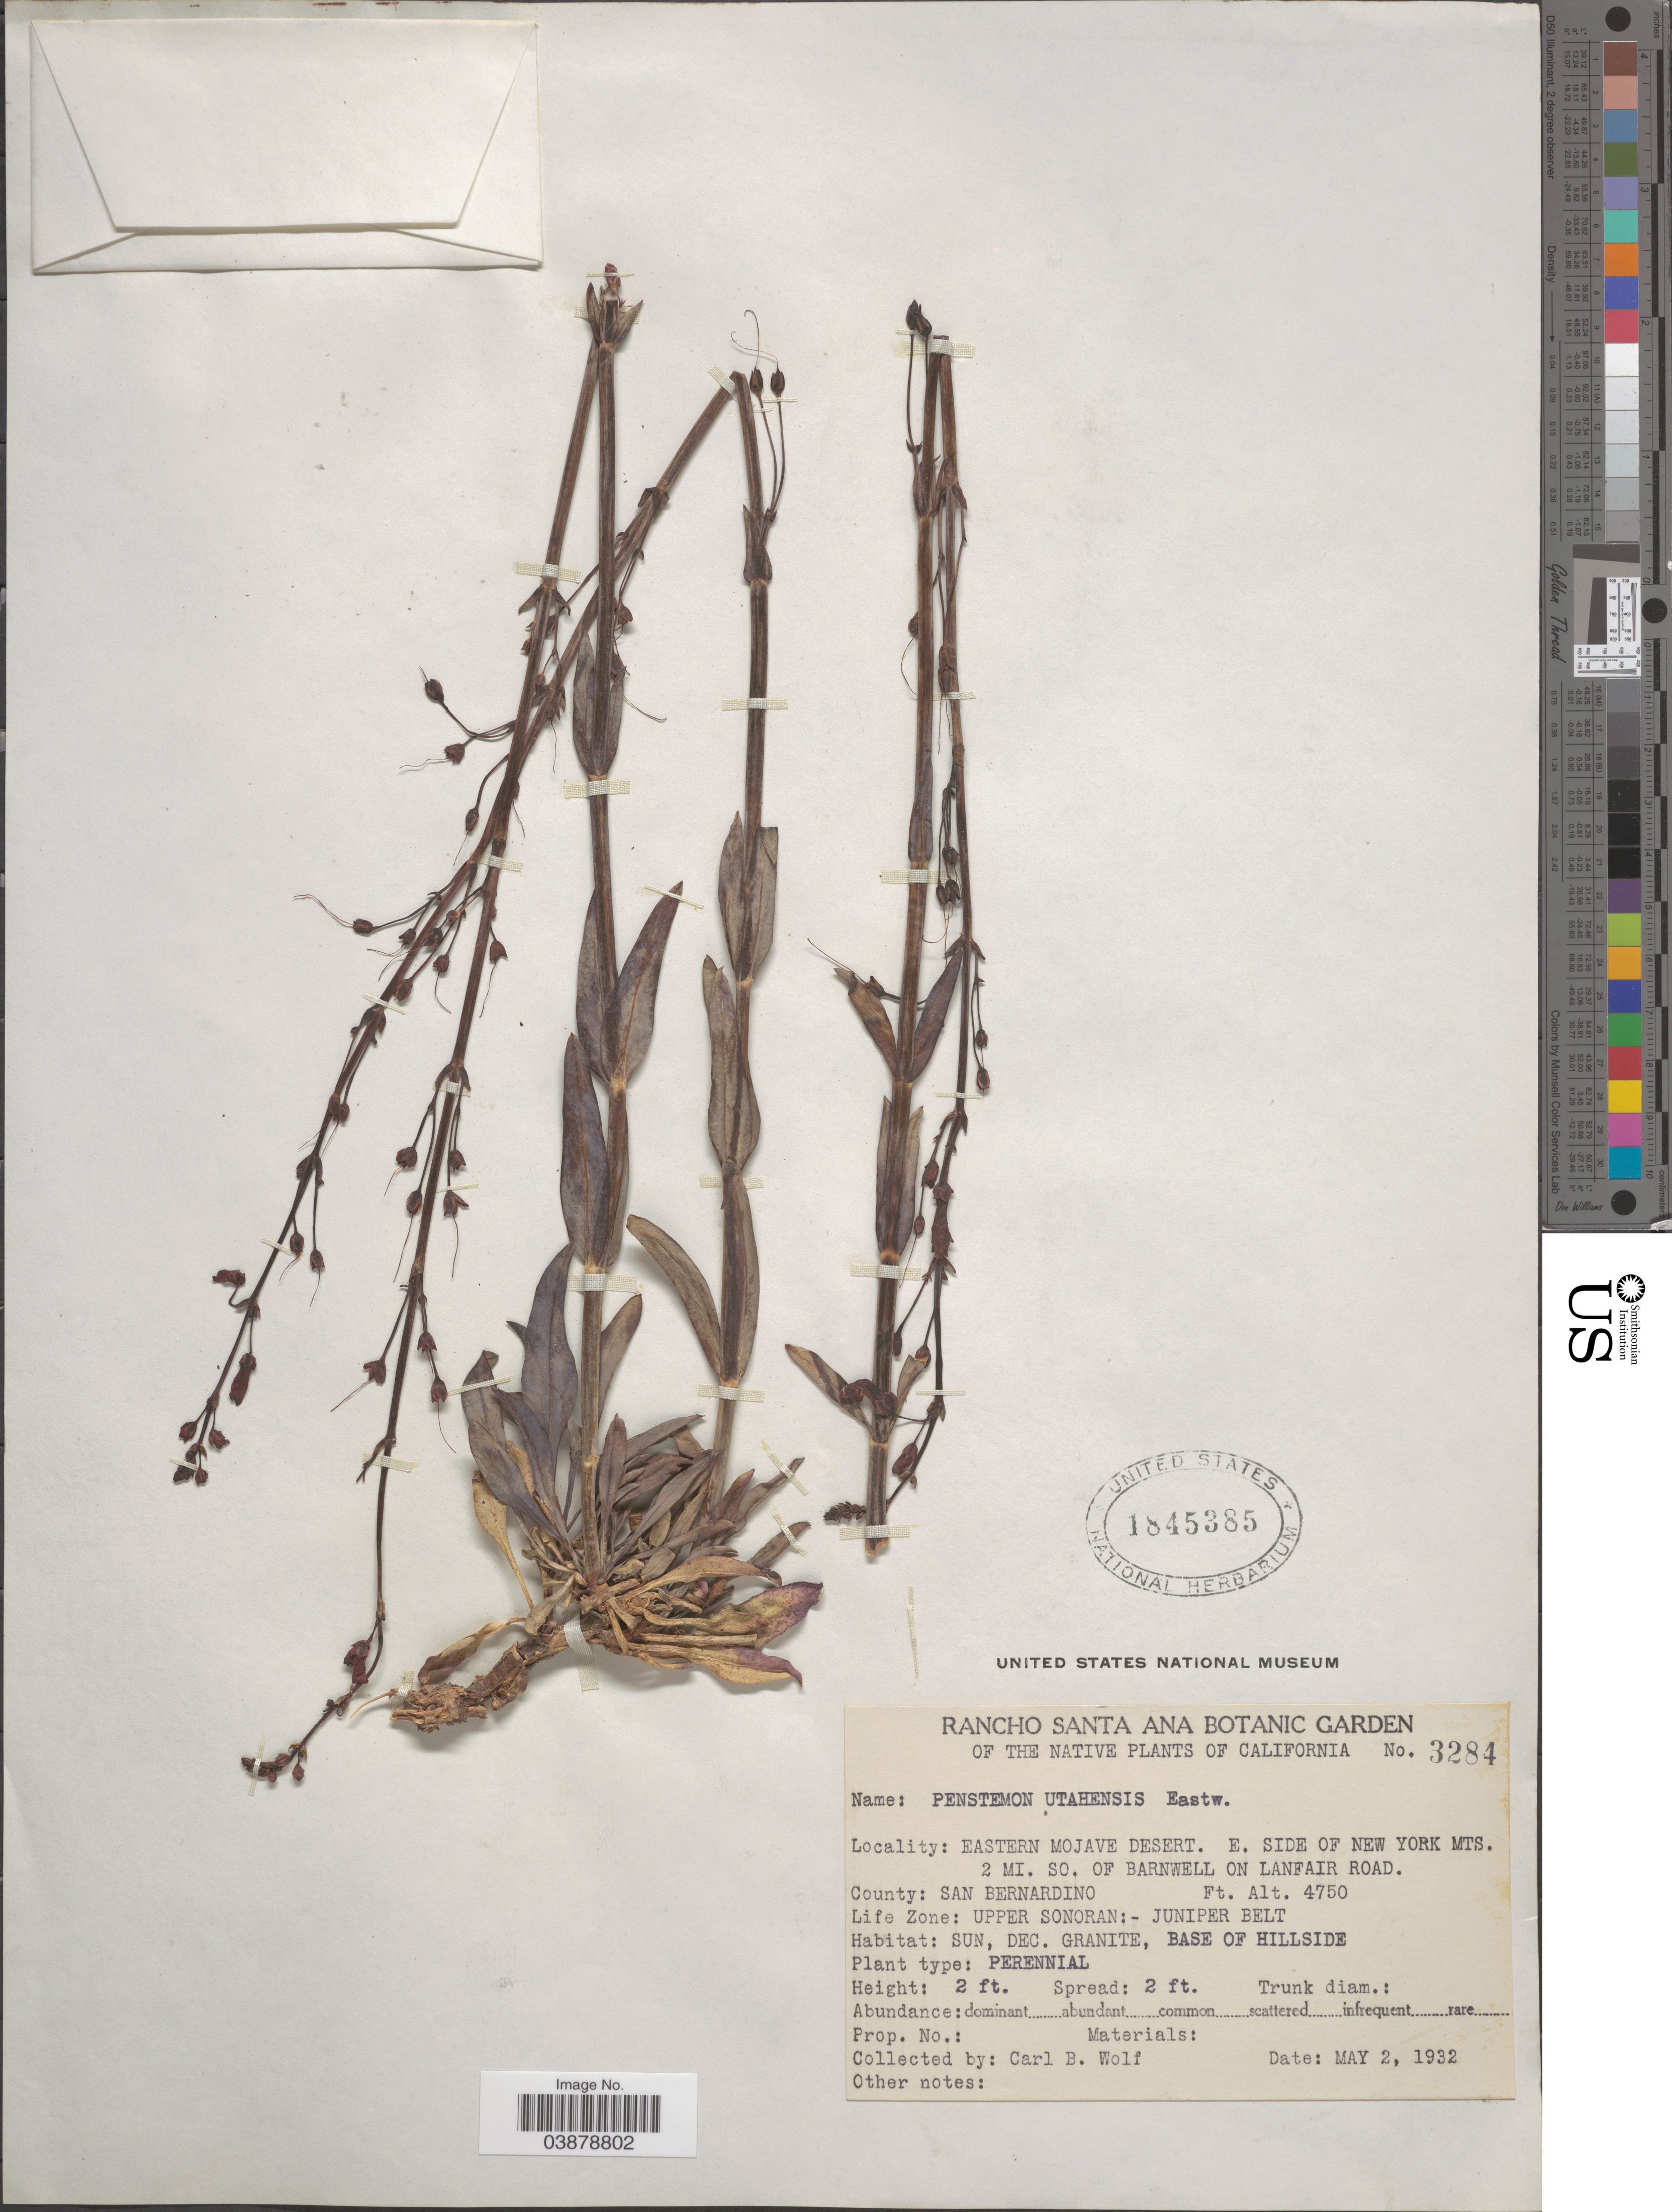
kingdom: Plantae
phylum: Tracheophyta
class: Magnoliopsida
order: Lamiales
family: Plantaginaceae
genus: Penstemon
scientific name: Penstemon utahensis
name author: Eastw.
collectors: C. B. Wolf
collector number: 3284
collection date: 1932-05-02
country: United States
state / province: California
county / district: San Bernardino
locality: Eastern Mojave Desert. E. Side of New York Mts. 2 Mi. SO. of Barnwell on Lanfair Road. County: San Bernardino. Life Zone: Upper Sonoran:- Juniper Belt. Base of Hillside.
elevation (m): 1448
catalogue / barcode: US 1845385